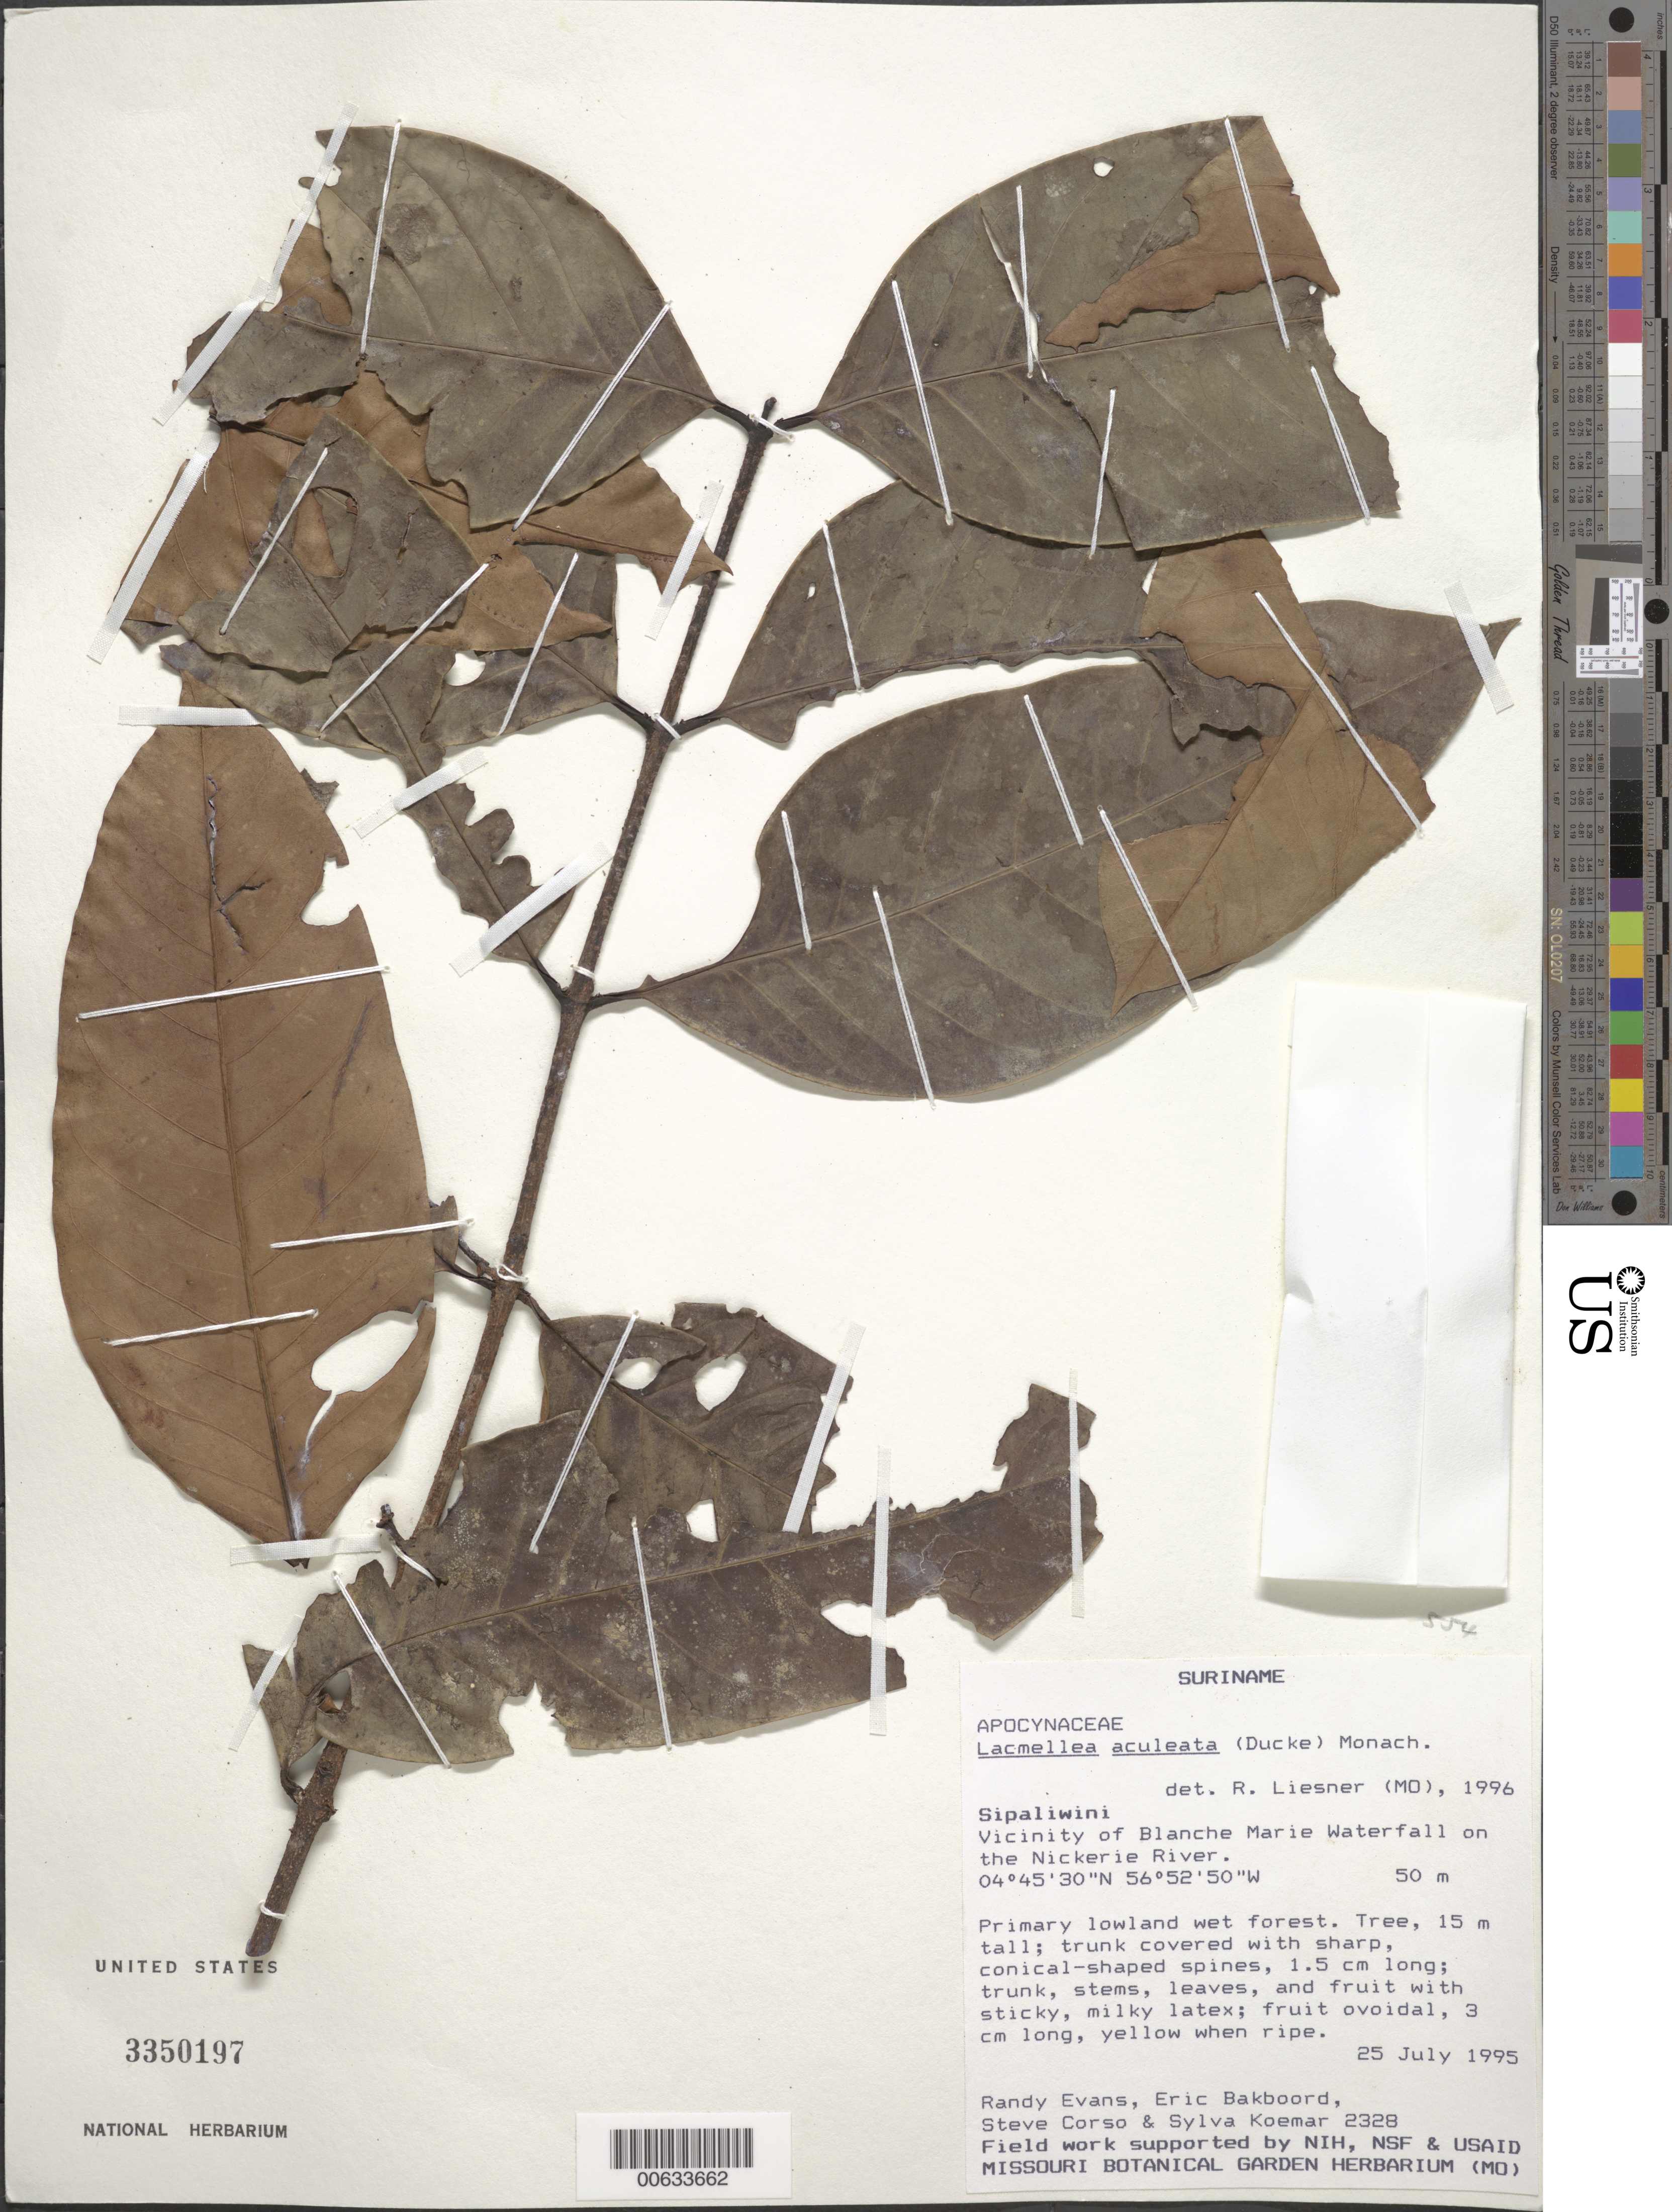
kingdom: Plantae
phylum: Tracheophyta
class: Magnoliopsida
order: Gentianales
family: Apocynaceae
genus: Lacmellea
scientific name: Lacmellea aculeata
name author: (Ducke) Monach.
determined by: Liesner, R. L.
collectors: R. Evans, E. Bakboord, S. Corso & S. Koemar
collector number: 2328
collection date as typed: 25-Jul-95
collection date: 1995-07-25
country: Suriname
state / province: Sipaliwini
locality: Blanche Marie Waterfall, vic., on Nickerie R.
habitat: Primary lowland wet forest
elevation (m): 50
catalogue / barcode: US 3350197